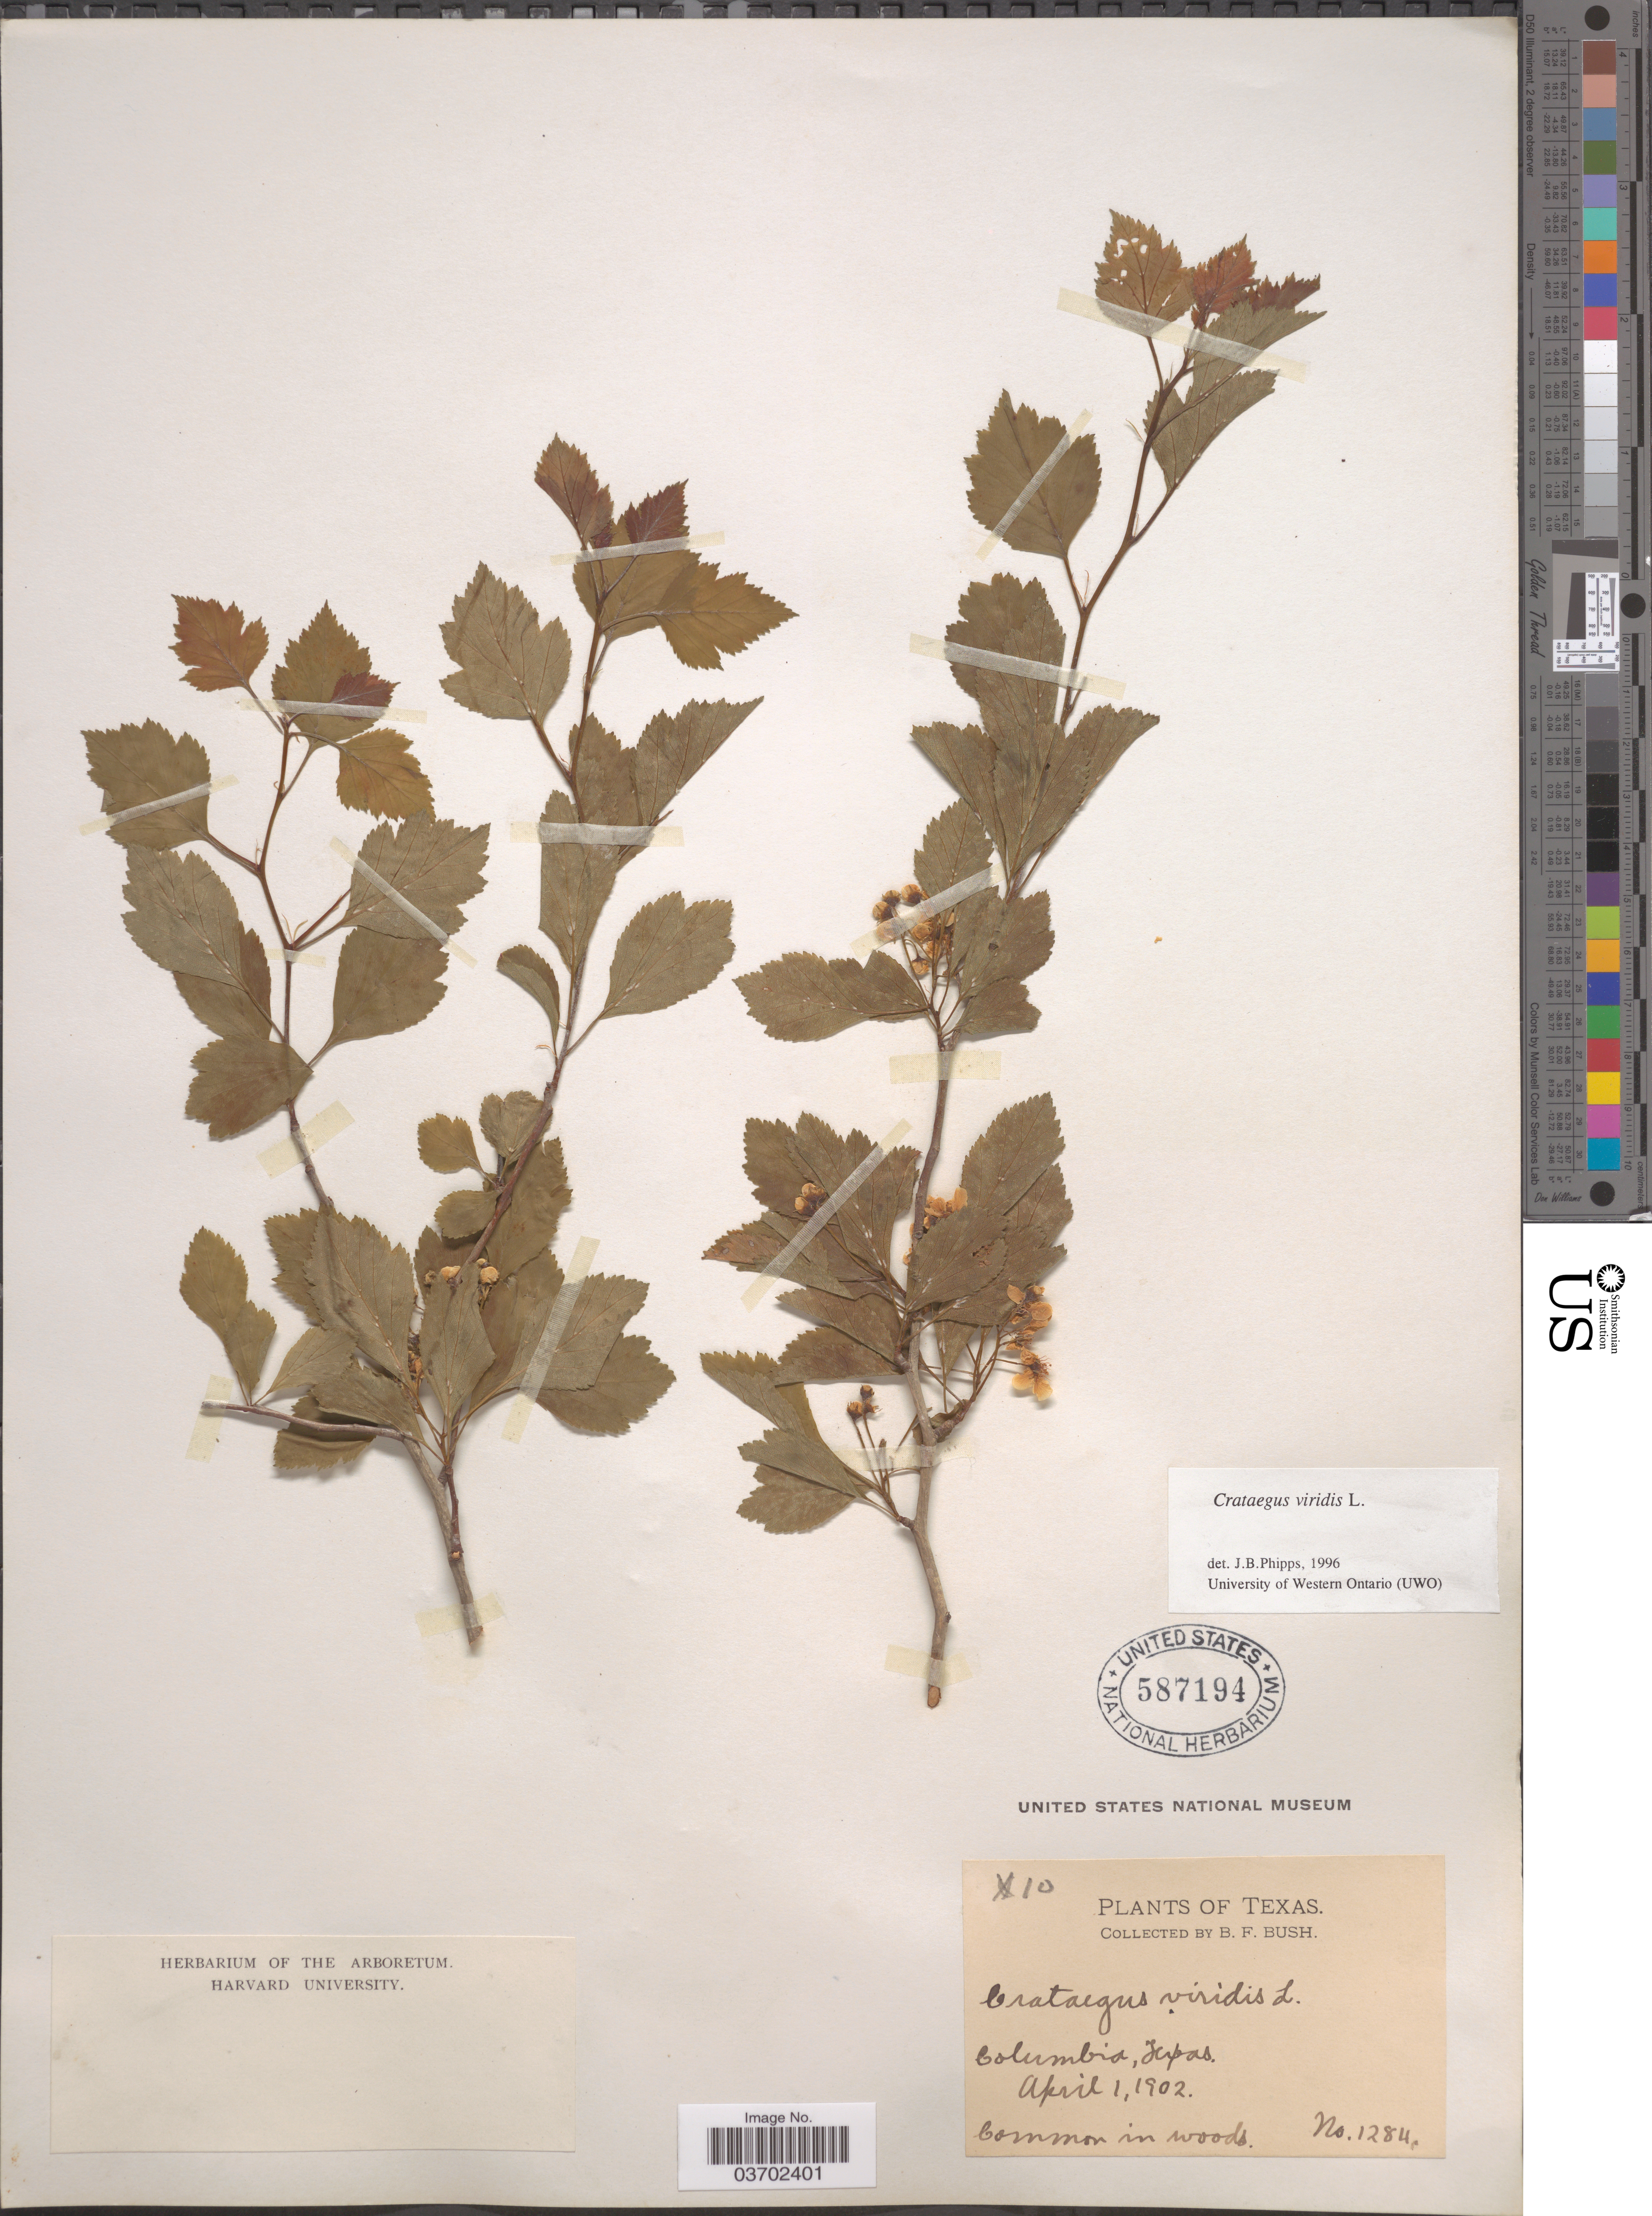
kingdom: Plantae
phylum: Tracheophyta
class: Magnoliopsida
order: Rosales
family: Rosaceae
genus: Crataegus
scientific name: Crataegus viridis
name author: L.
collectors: B. F. Bush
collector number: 1284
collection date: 1902-04-01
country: United States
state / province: Texas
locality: Columbia.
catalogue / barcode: US 587194